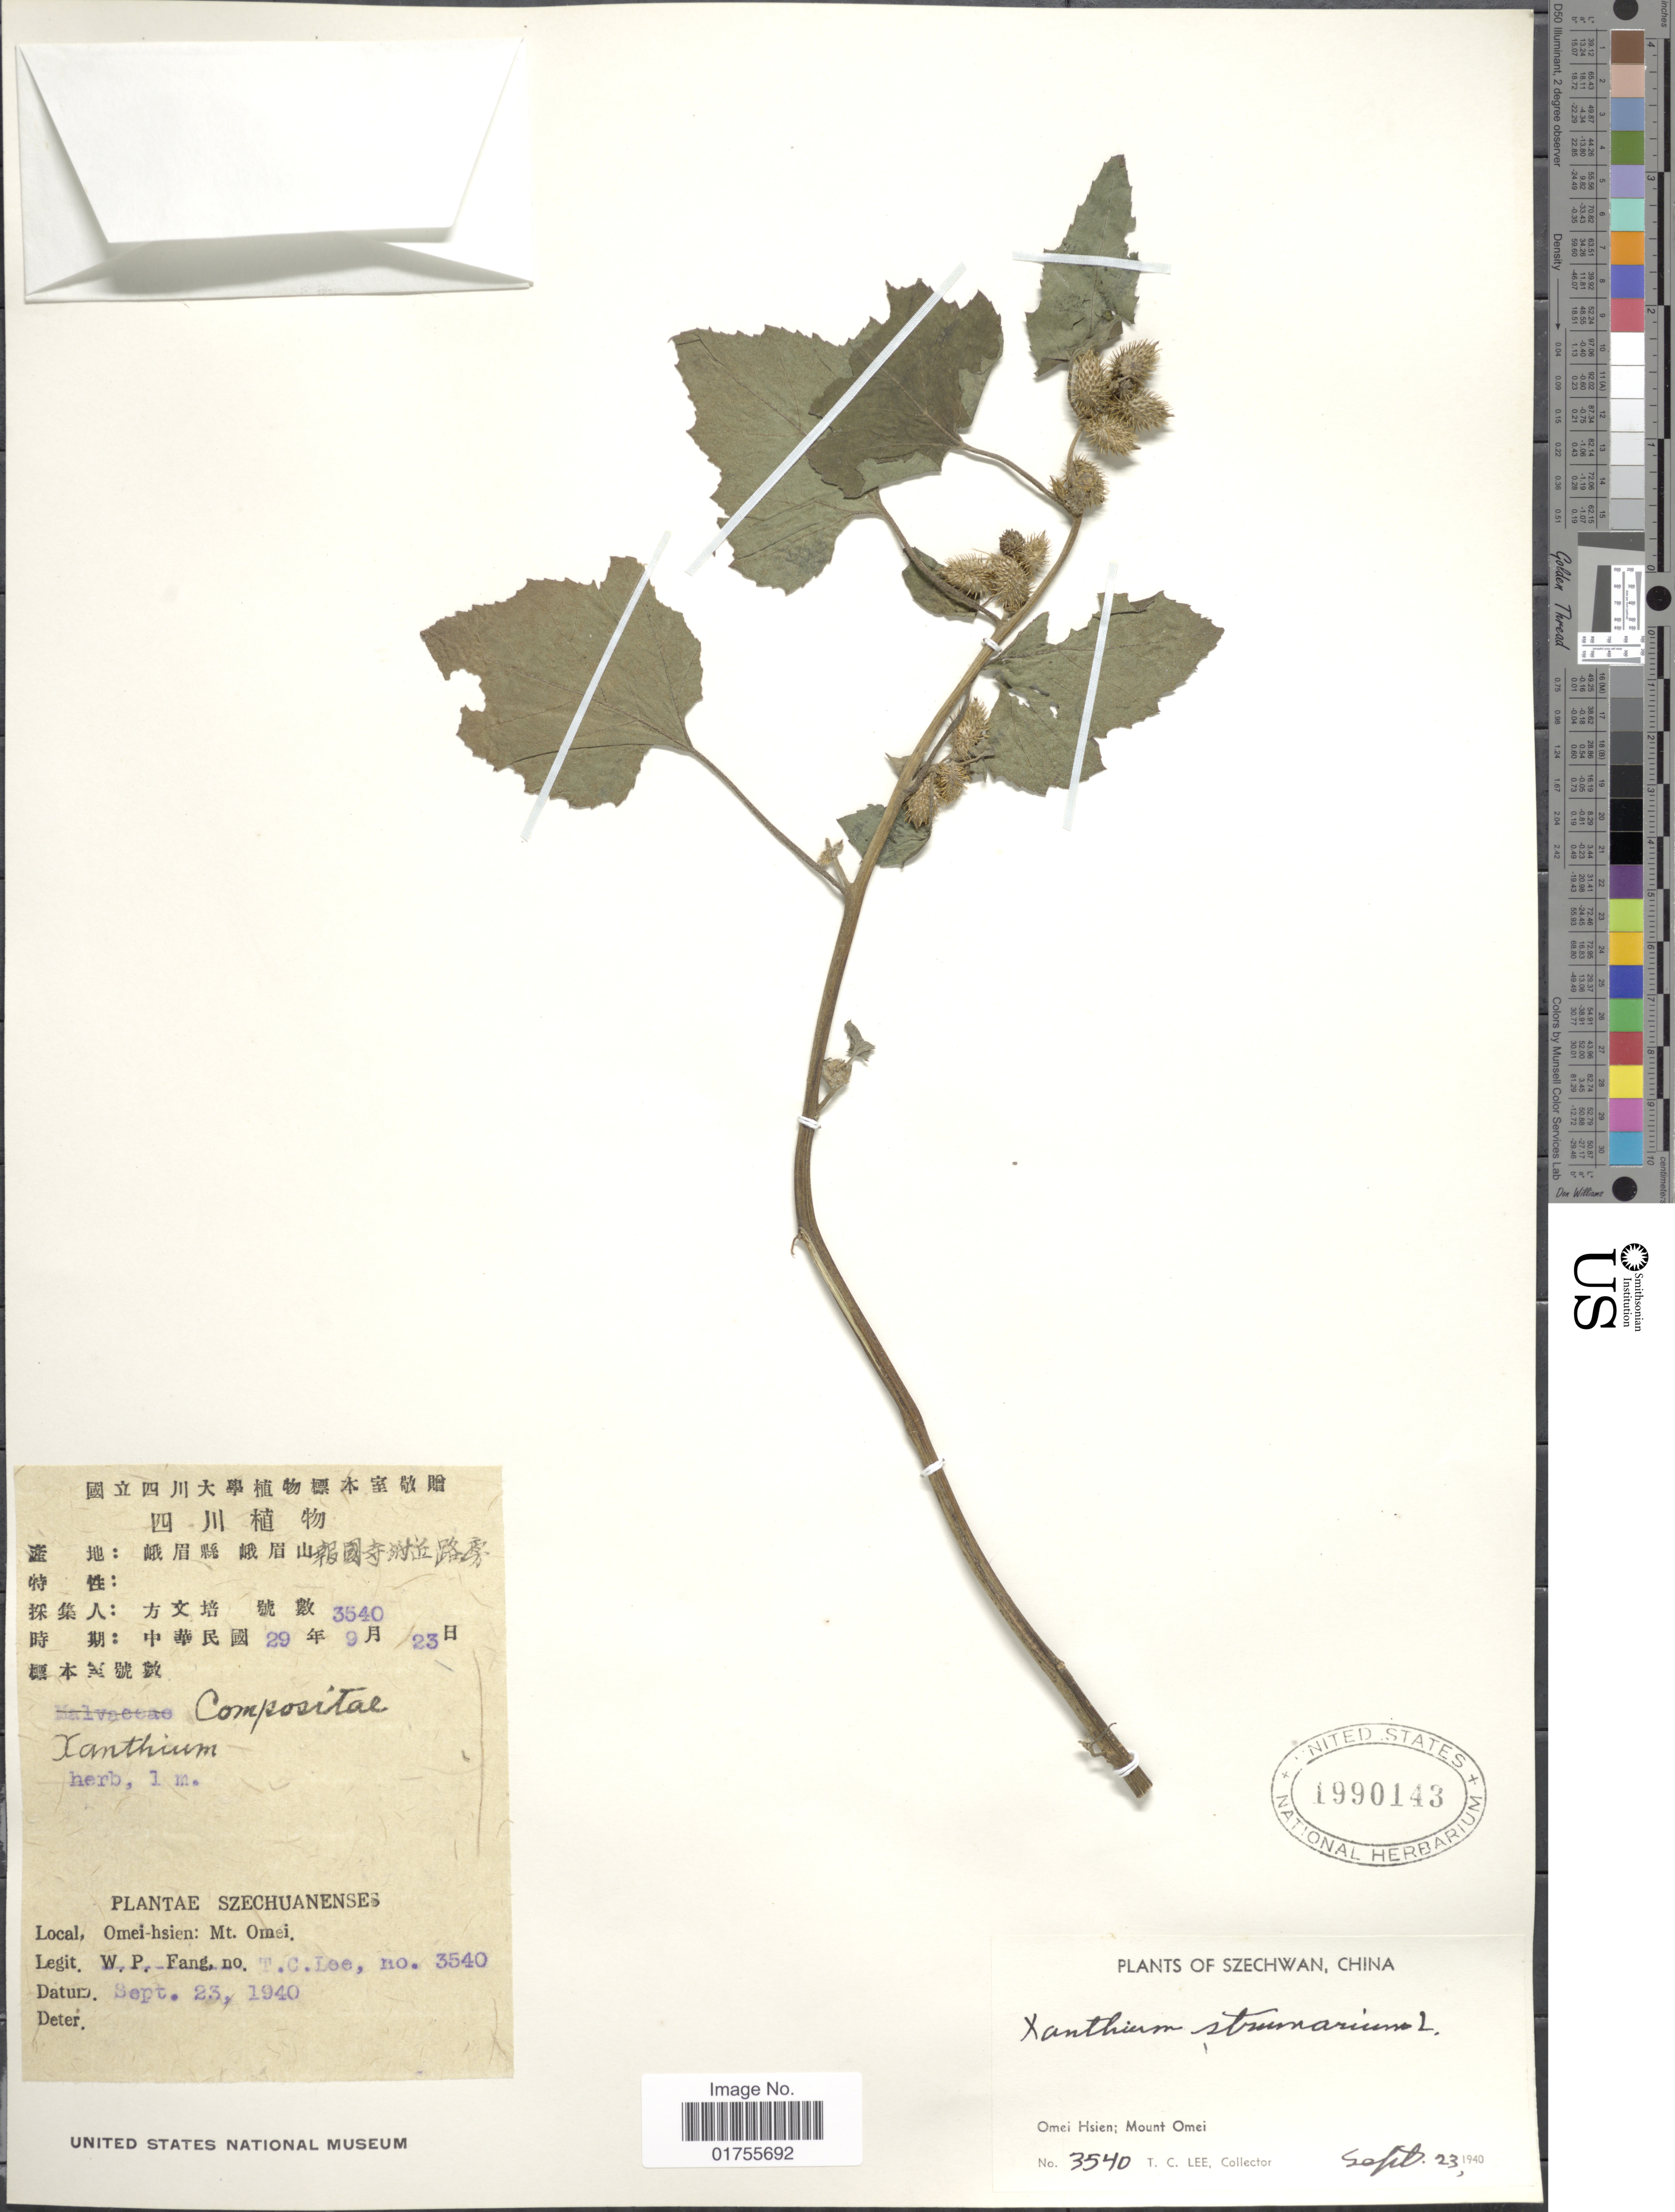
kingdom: Plantae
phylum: Tracheophyta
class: Magnoliopsida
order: Asterales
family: Asteraceae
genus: Xanthium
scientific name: Xanthium strumarium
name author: L.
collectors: T. Lee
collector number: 3540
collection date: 1940-09-23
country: China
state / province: Sichuan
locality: Szechwan, Omei-hsien: Mt. Omei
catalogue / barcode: US 1990143